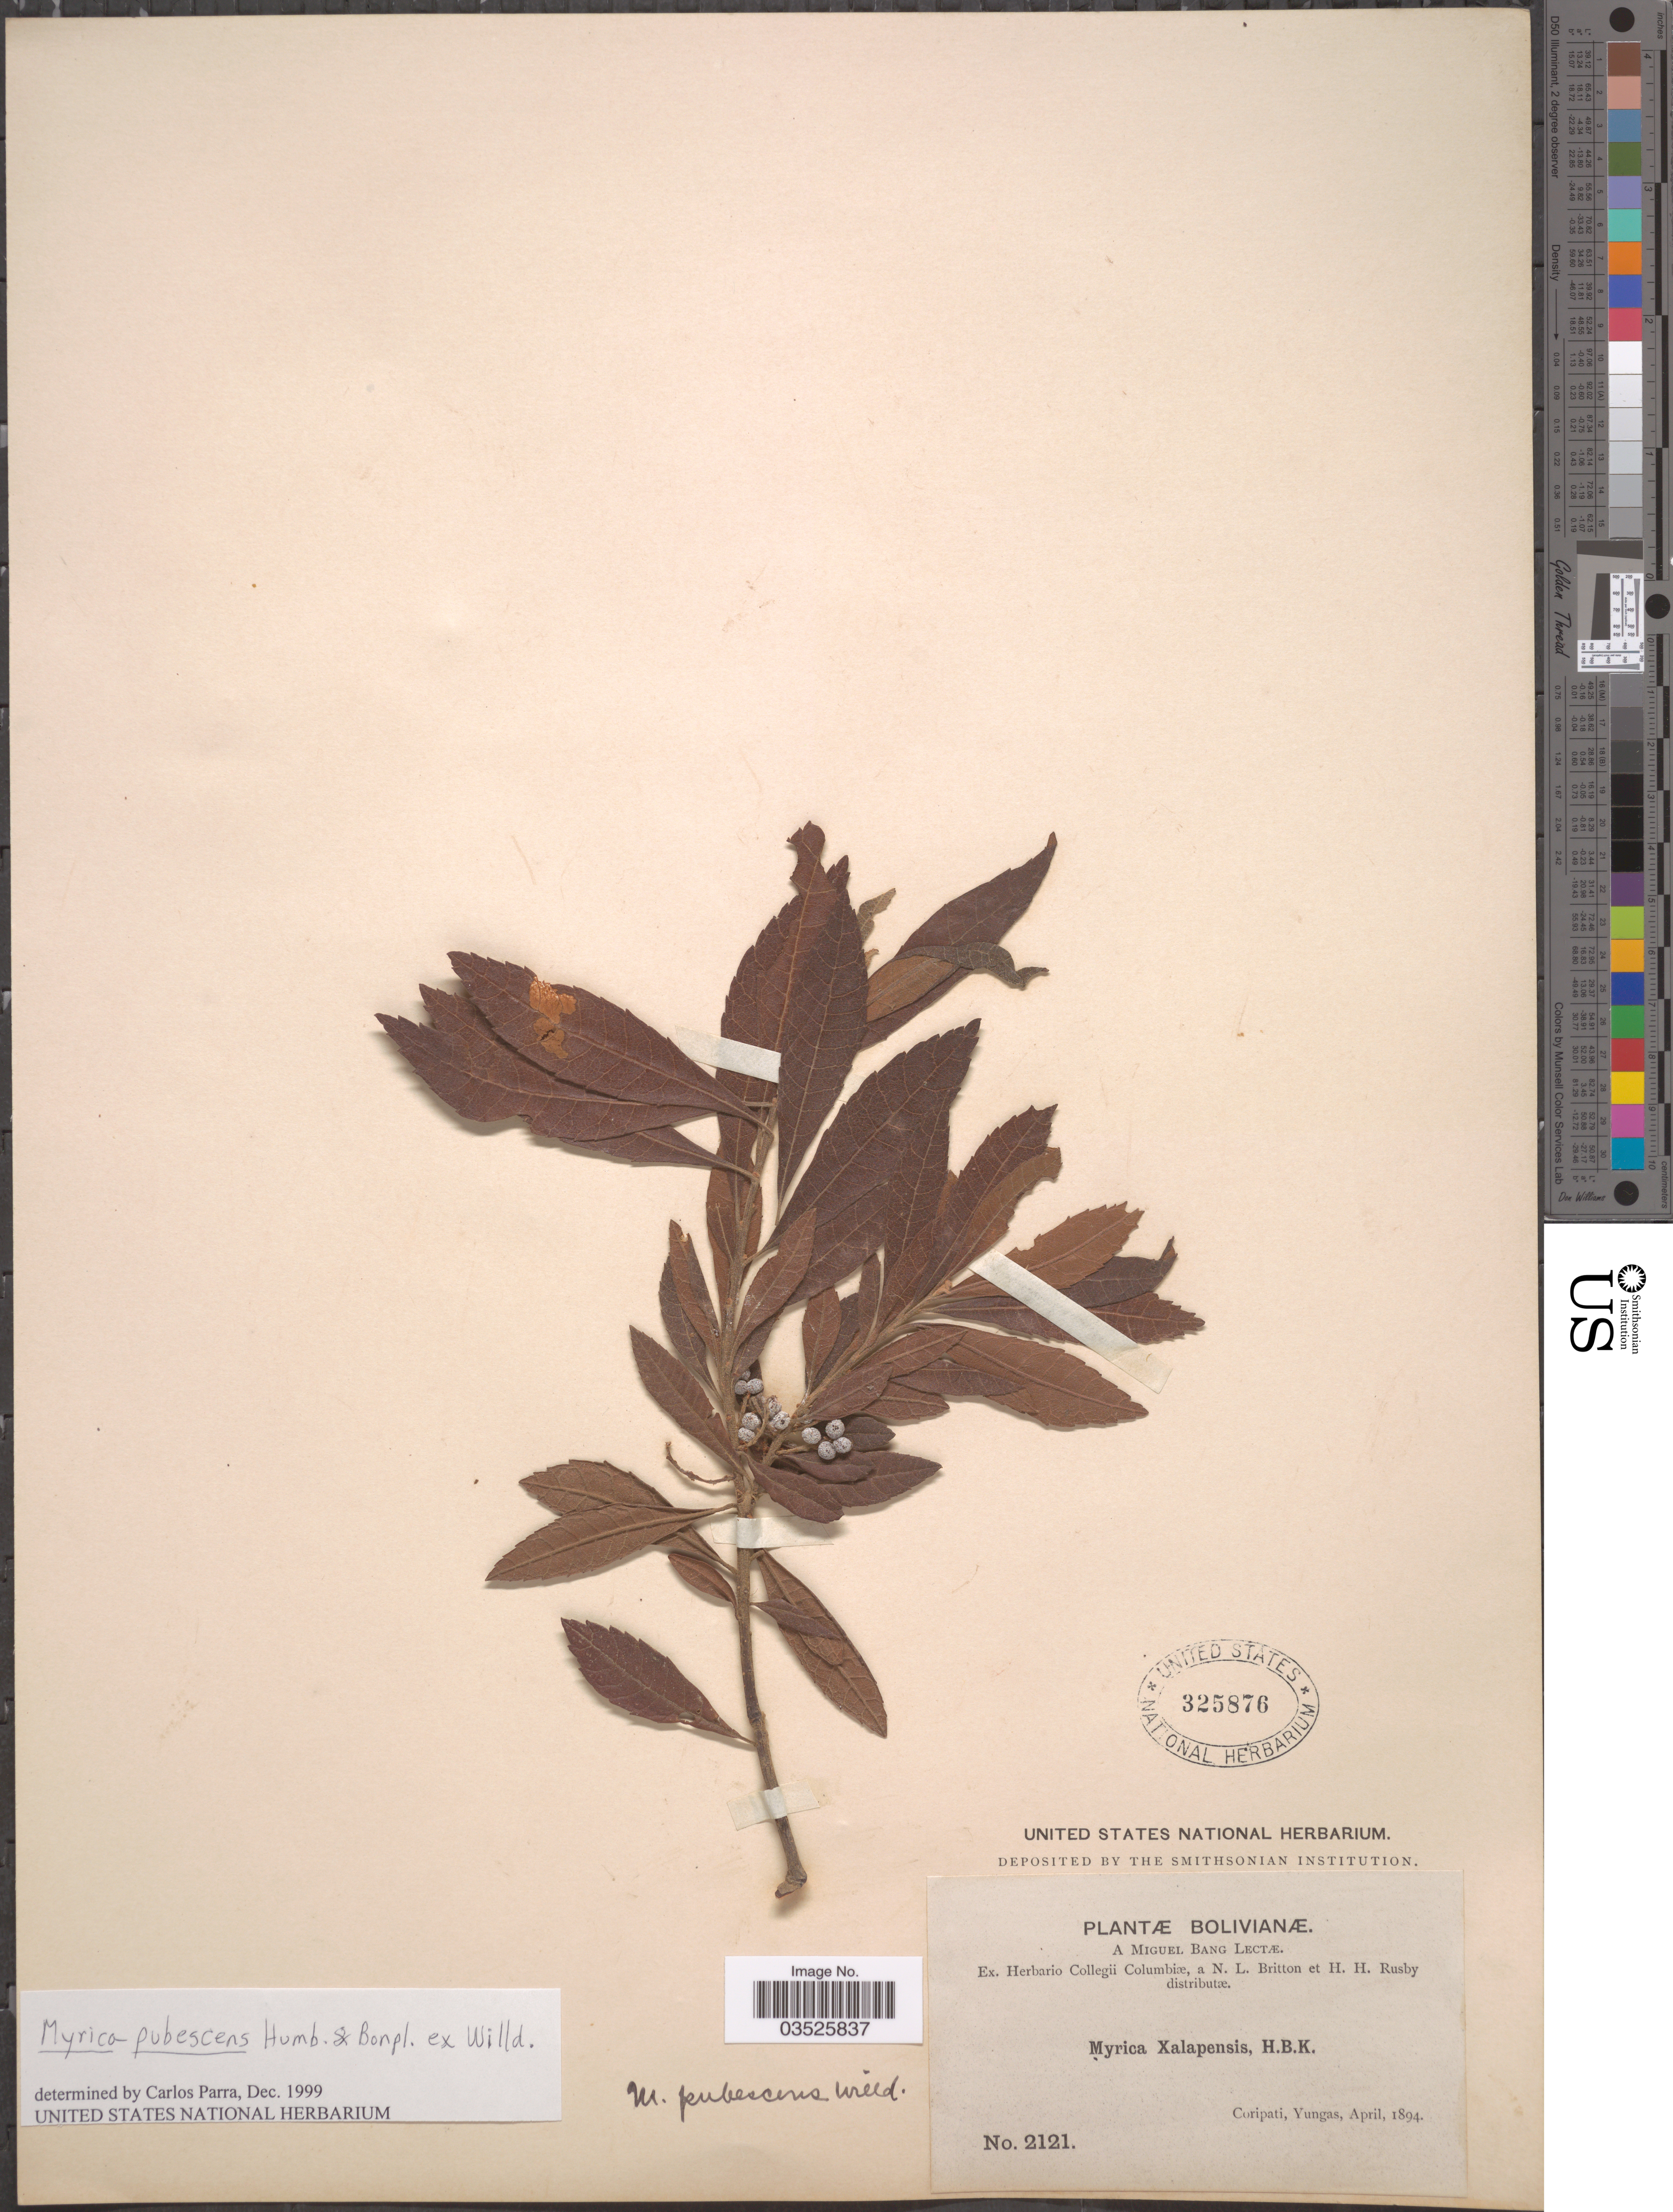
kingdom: Plantae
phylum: Tracheophyta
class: Magnoliopsida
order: Fagales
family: Myricaceae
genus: Morella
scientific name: Morella pubescens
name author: (Humb. & Bonpl. ex Willd.) Wilbur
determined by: Strong, M. T., (US), Smithsonian Institution - National Museum of Natural History (UNITED STATES)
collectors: M. Bang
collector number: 2121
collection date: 1894-04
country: Bolivia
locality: Coripati, Yungas.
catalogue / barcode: US 325876